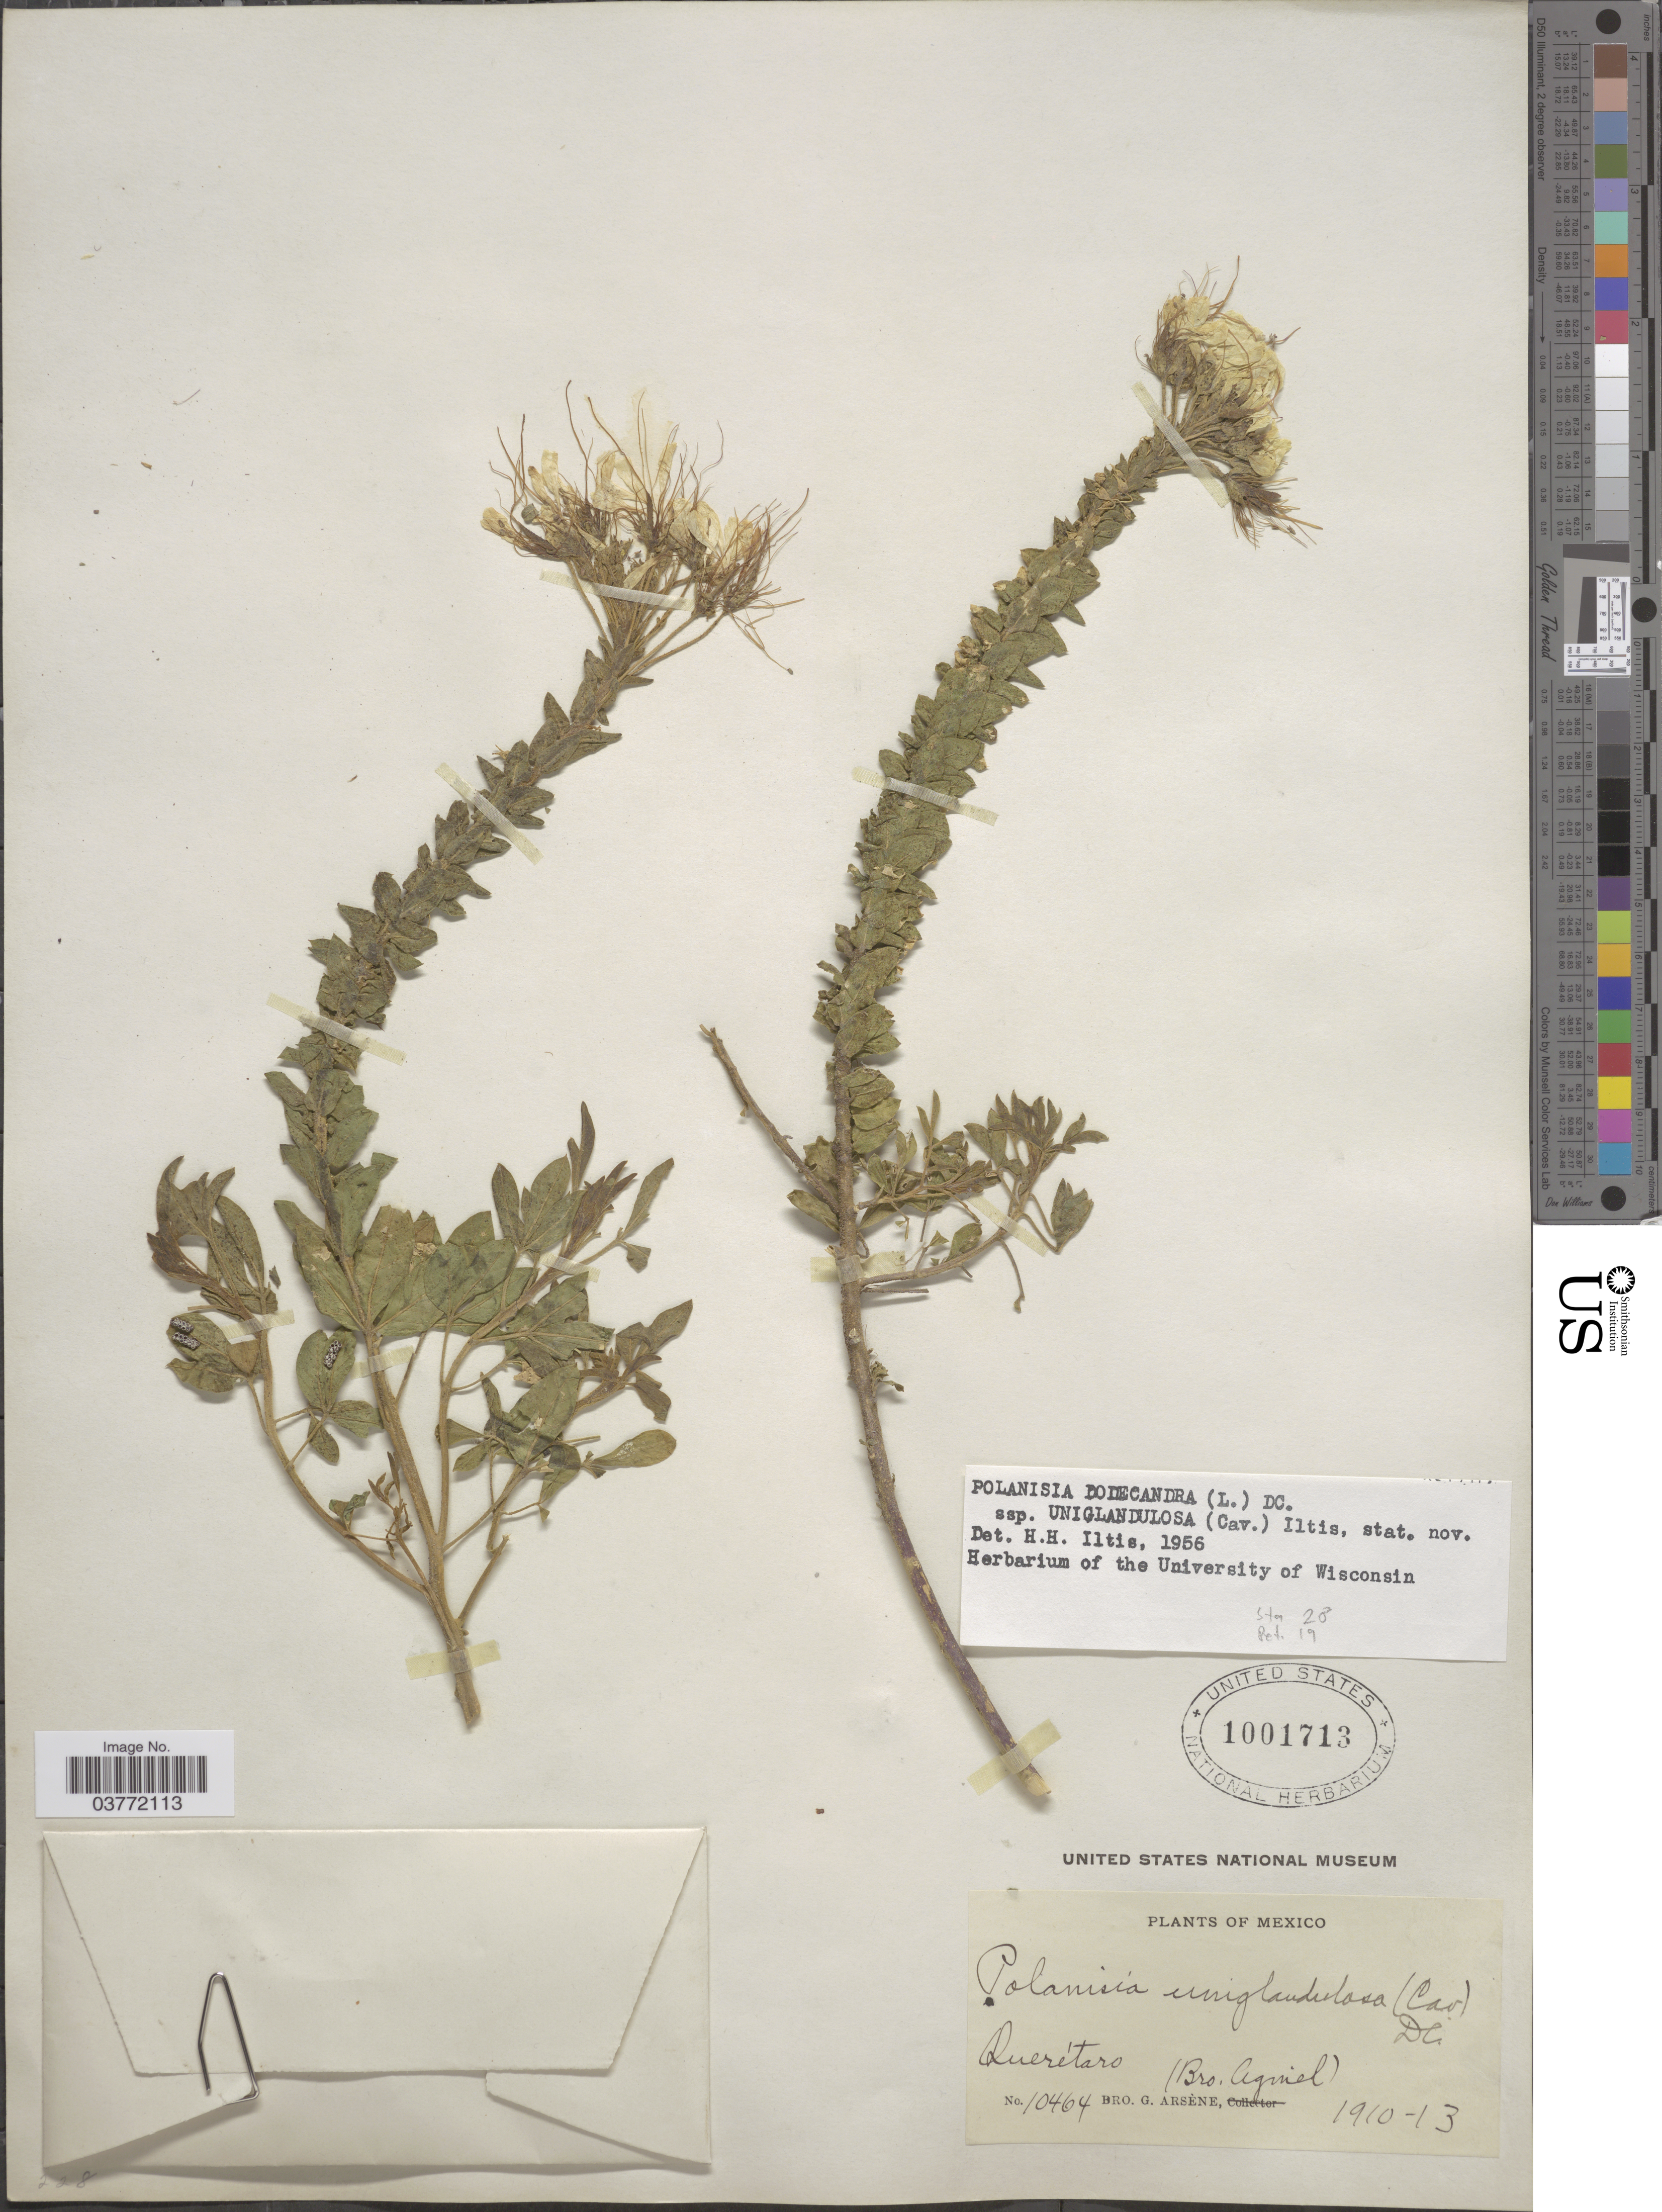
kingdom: Plantae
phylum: Tracheophyta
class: Magnoliopsida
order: Brassicales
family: Cleomaceae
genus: Polanisia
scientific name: Polanisia uniglandulosa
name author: (Cav.) DC.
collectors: Bro. G. Arsène & Bro. Agniel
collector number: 10464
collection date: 1910/1913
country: Mexico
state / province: Querétaro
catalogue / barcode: US 1001713